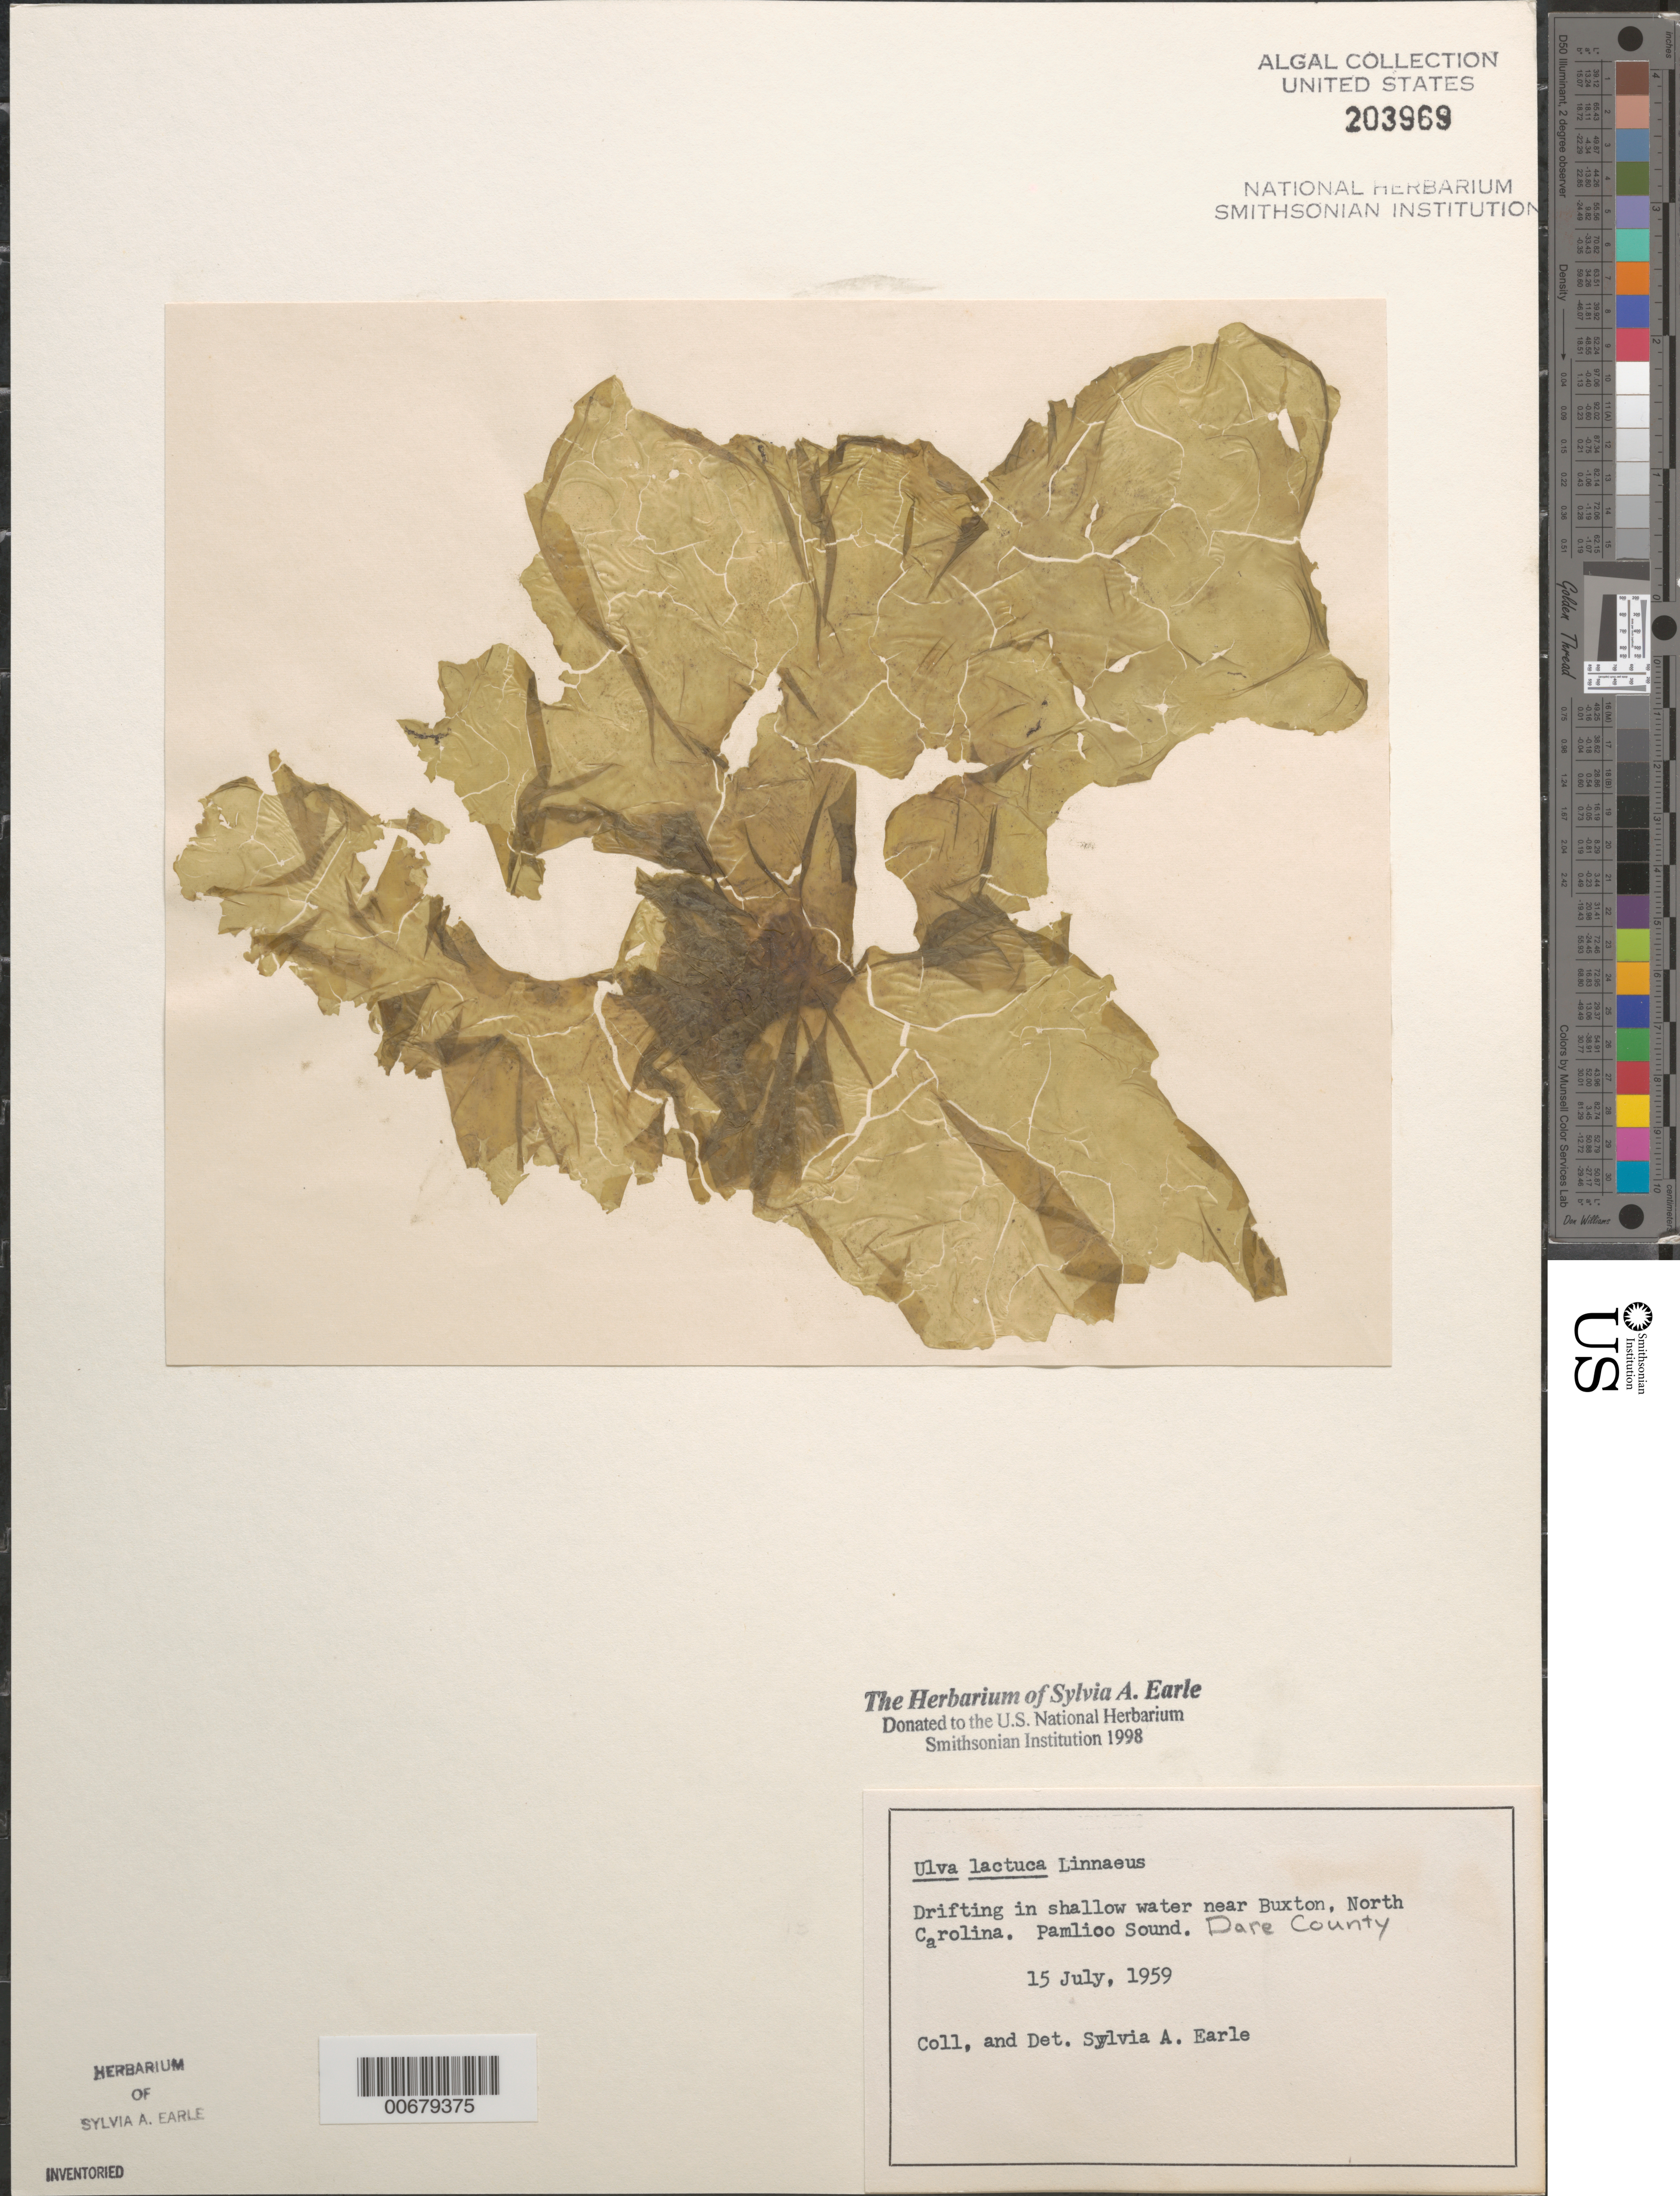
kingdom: Plantae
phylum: Chlorophyta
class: Ulvophyceae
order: Ulvales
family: Ulvaceae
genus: Ulva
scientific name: Ulva lactuca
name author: L.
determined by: Earle, S. A.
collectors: S. A. Earle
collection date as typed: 15 Jul 1959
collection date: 1959-07-15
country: United States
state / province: North Carolina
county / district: Dare County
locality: Pamlico Sound, near Buxton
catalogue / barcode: US 203969